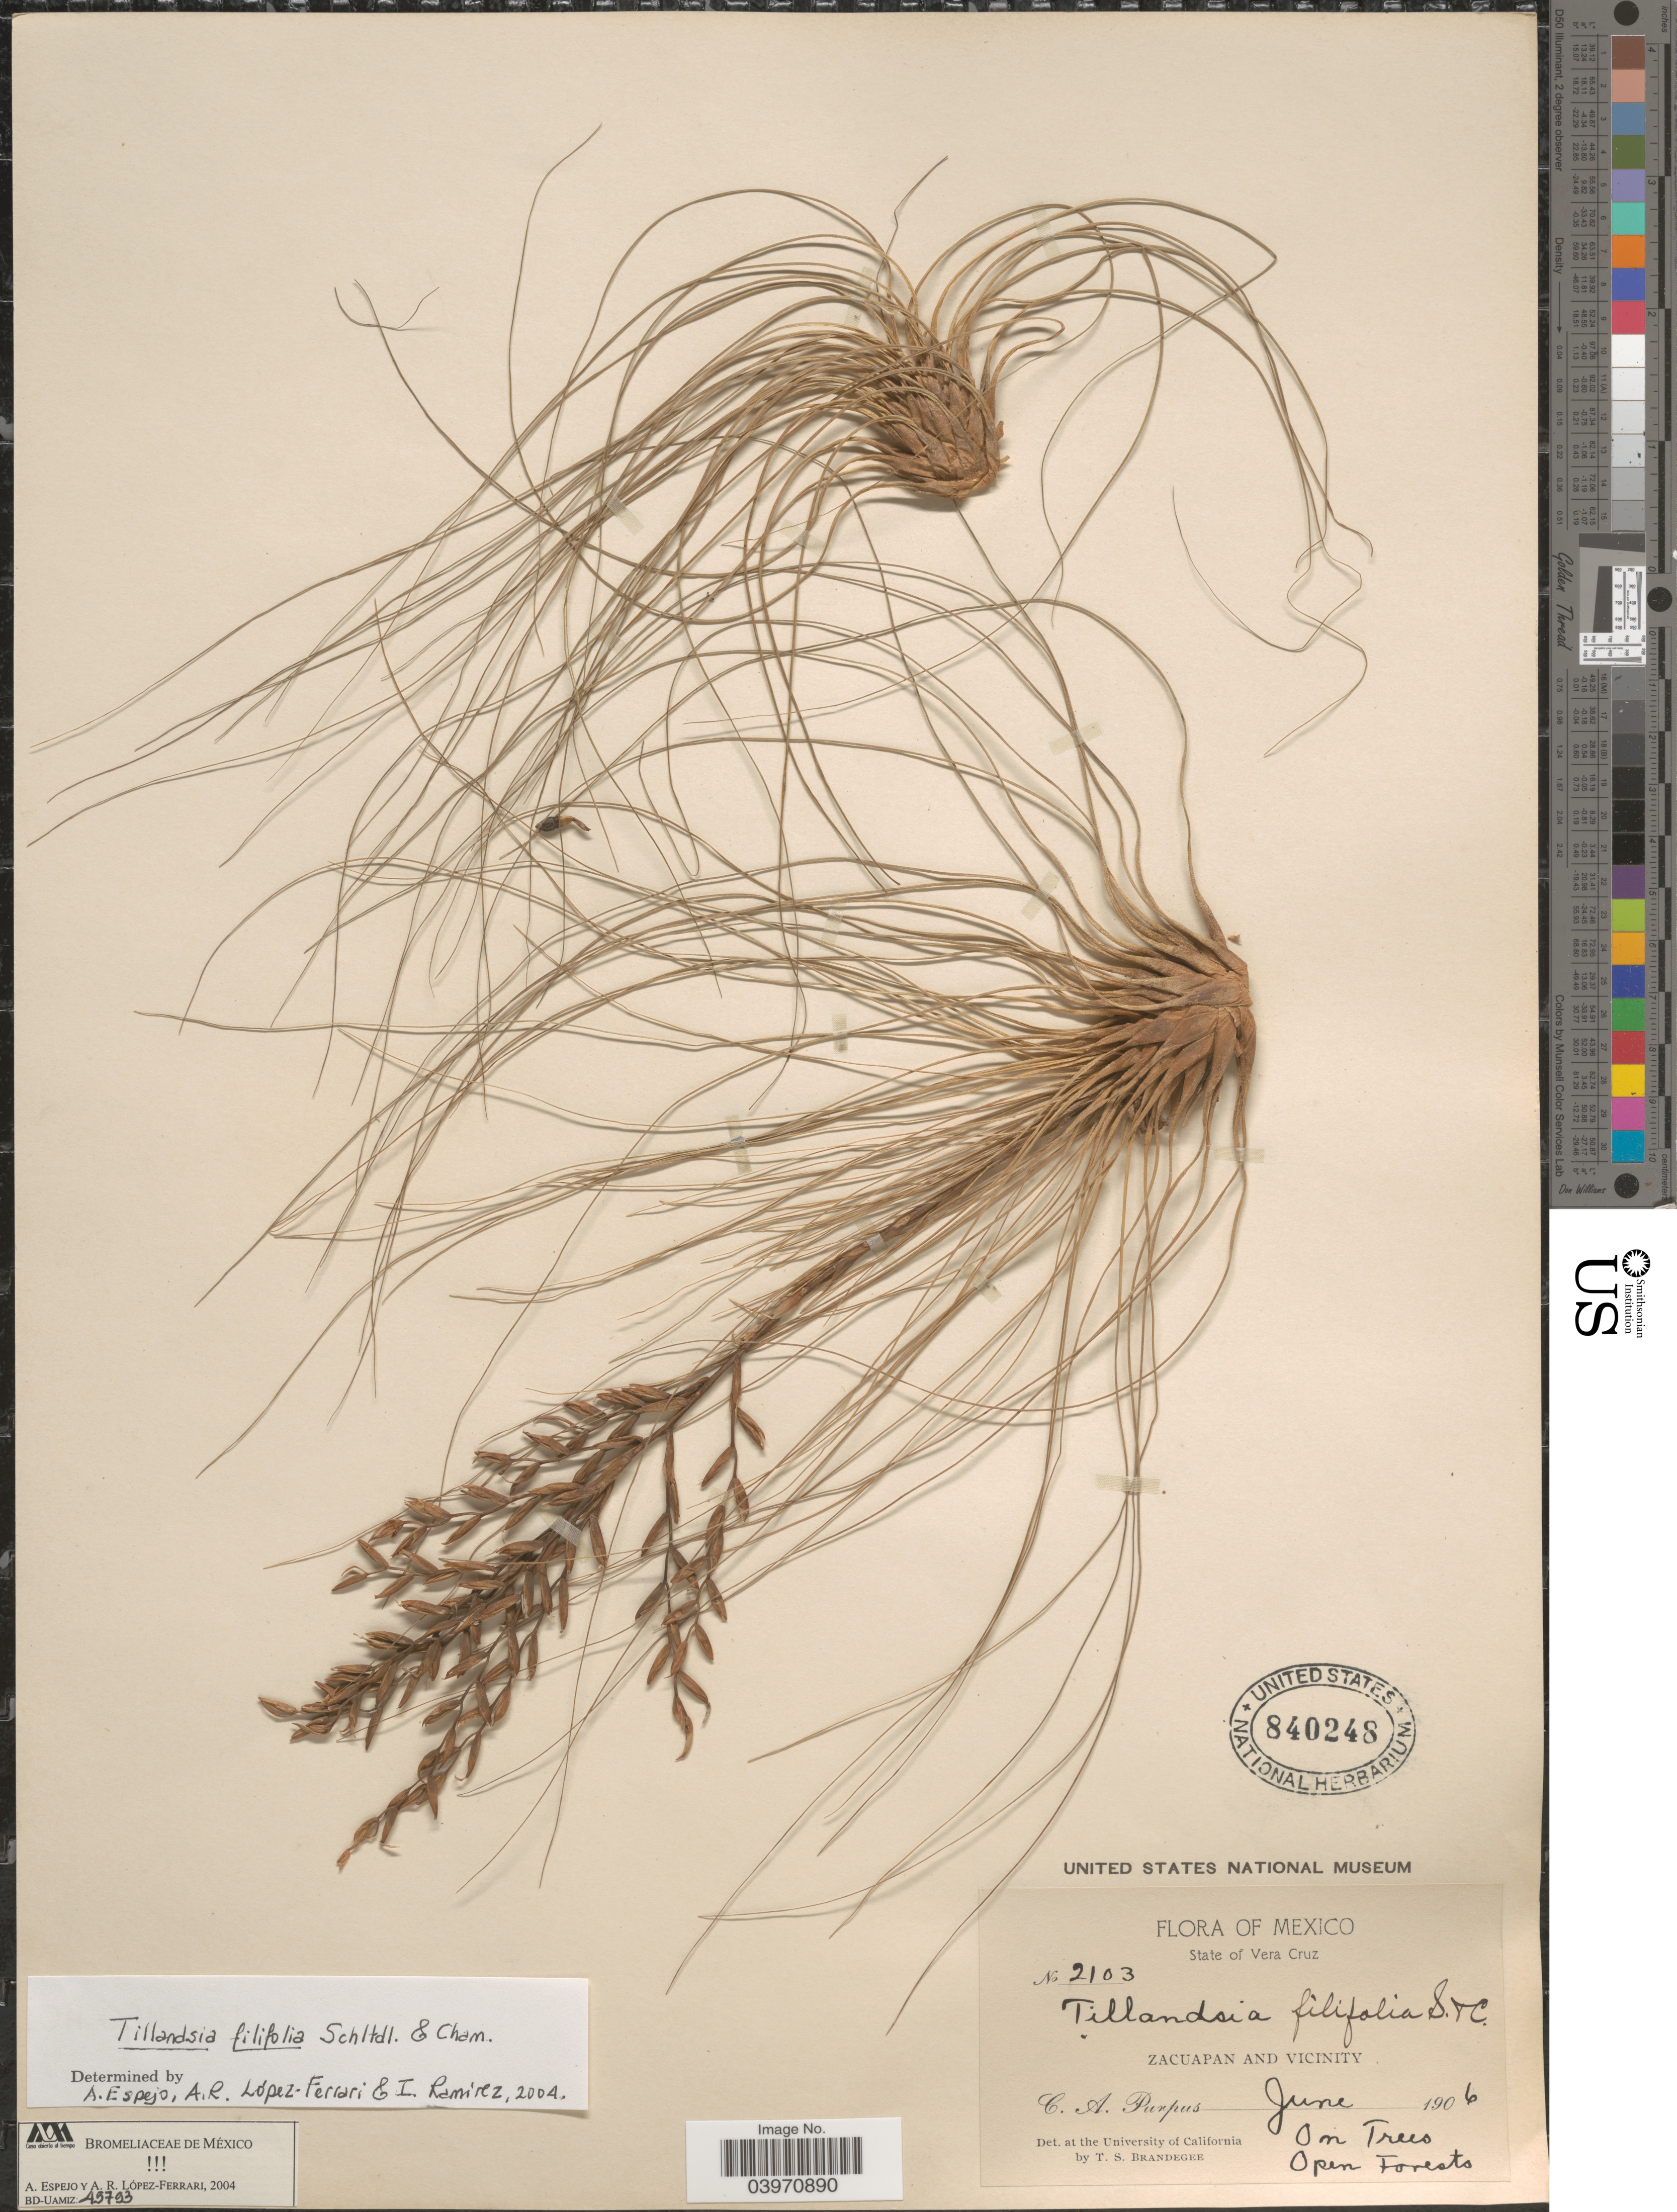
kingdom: Plantae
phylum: Tracheophyta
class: Liliopsida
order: Poales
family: Bromeliaceae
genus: Tillandsia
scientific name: Tillandsia filifolia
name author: Schltdl. & Cham.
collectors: C. A. Purpus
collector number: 2103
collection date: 1906-06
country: Mexico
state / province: Veracruz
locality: State of Vera Cruz. Zacuapan and Vicinity.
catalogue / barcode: US 840248